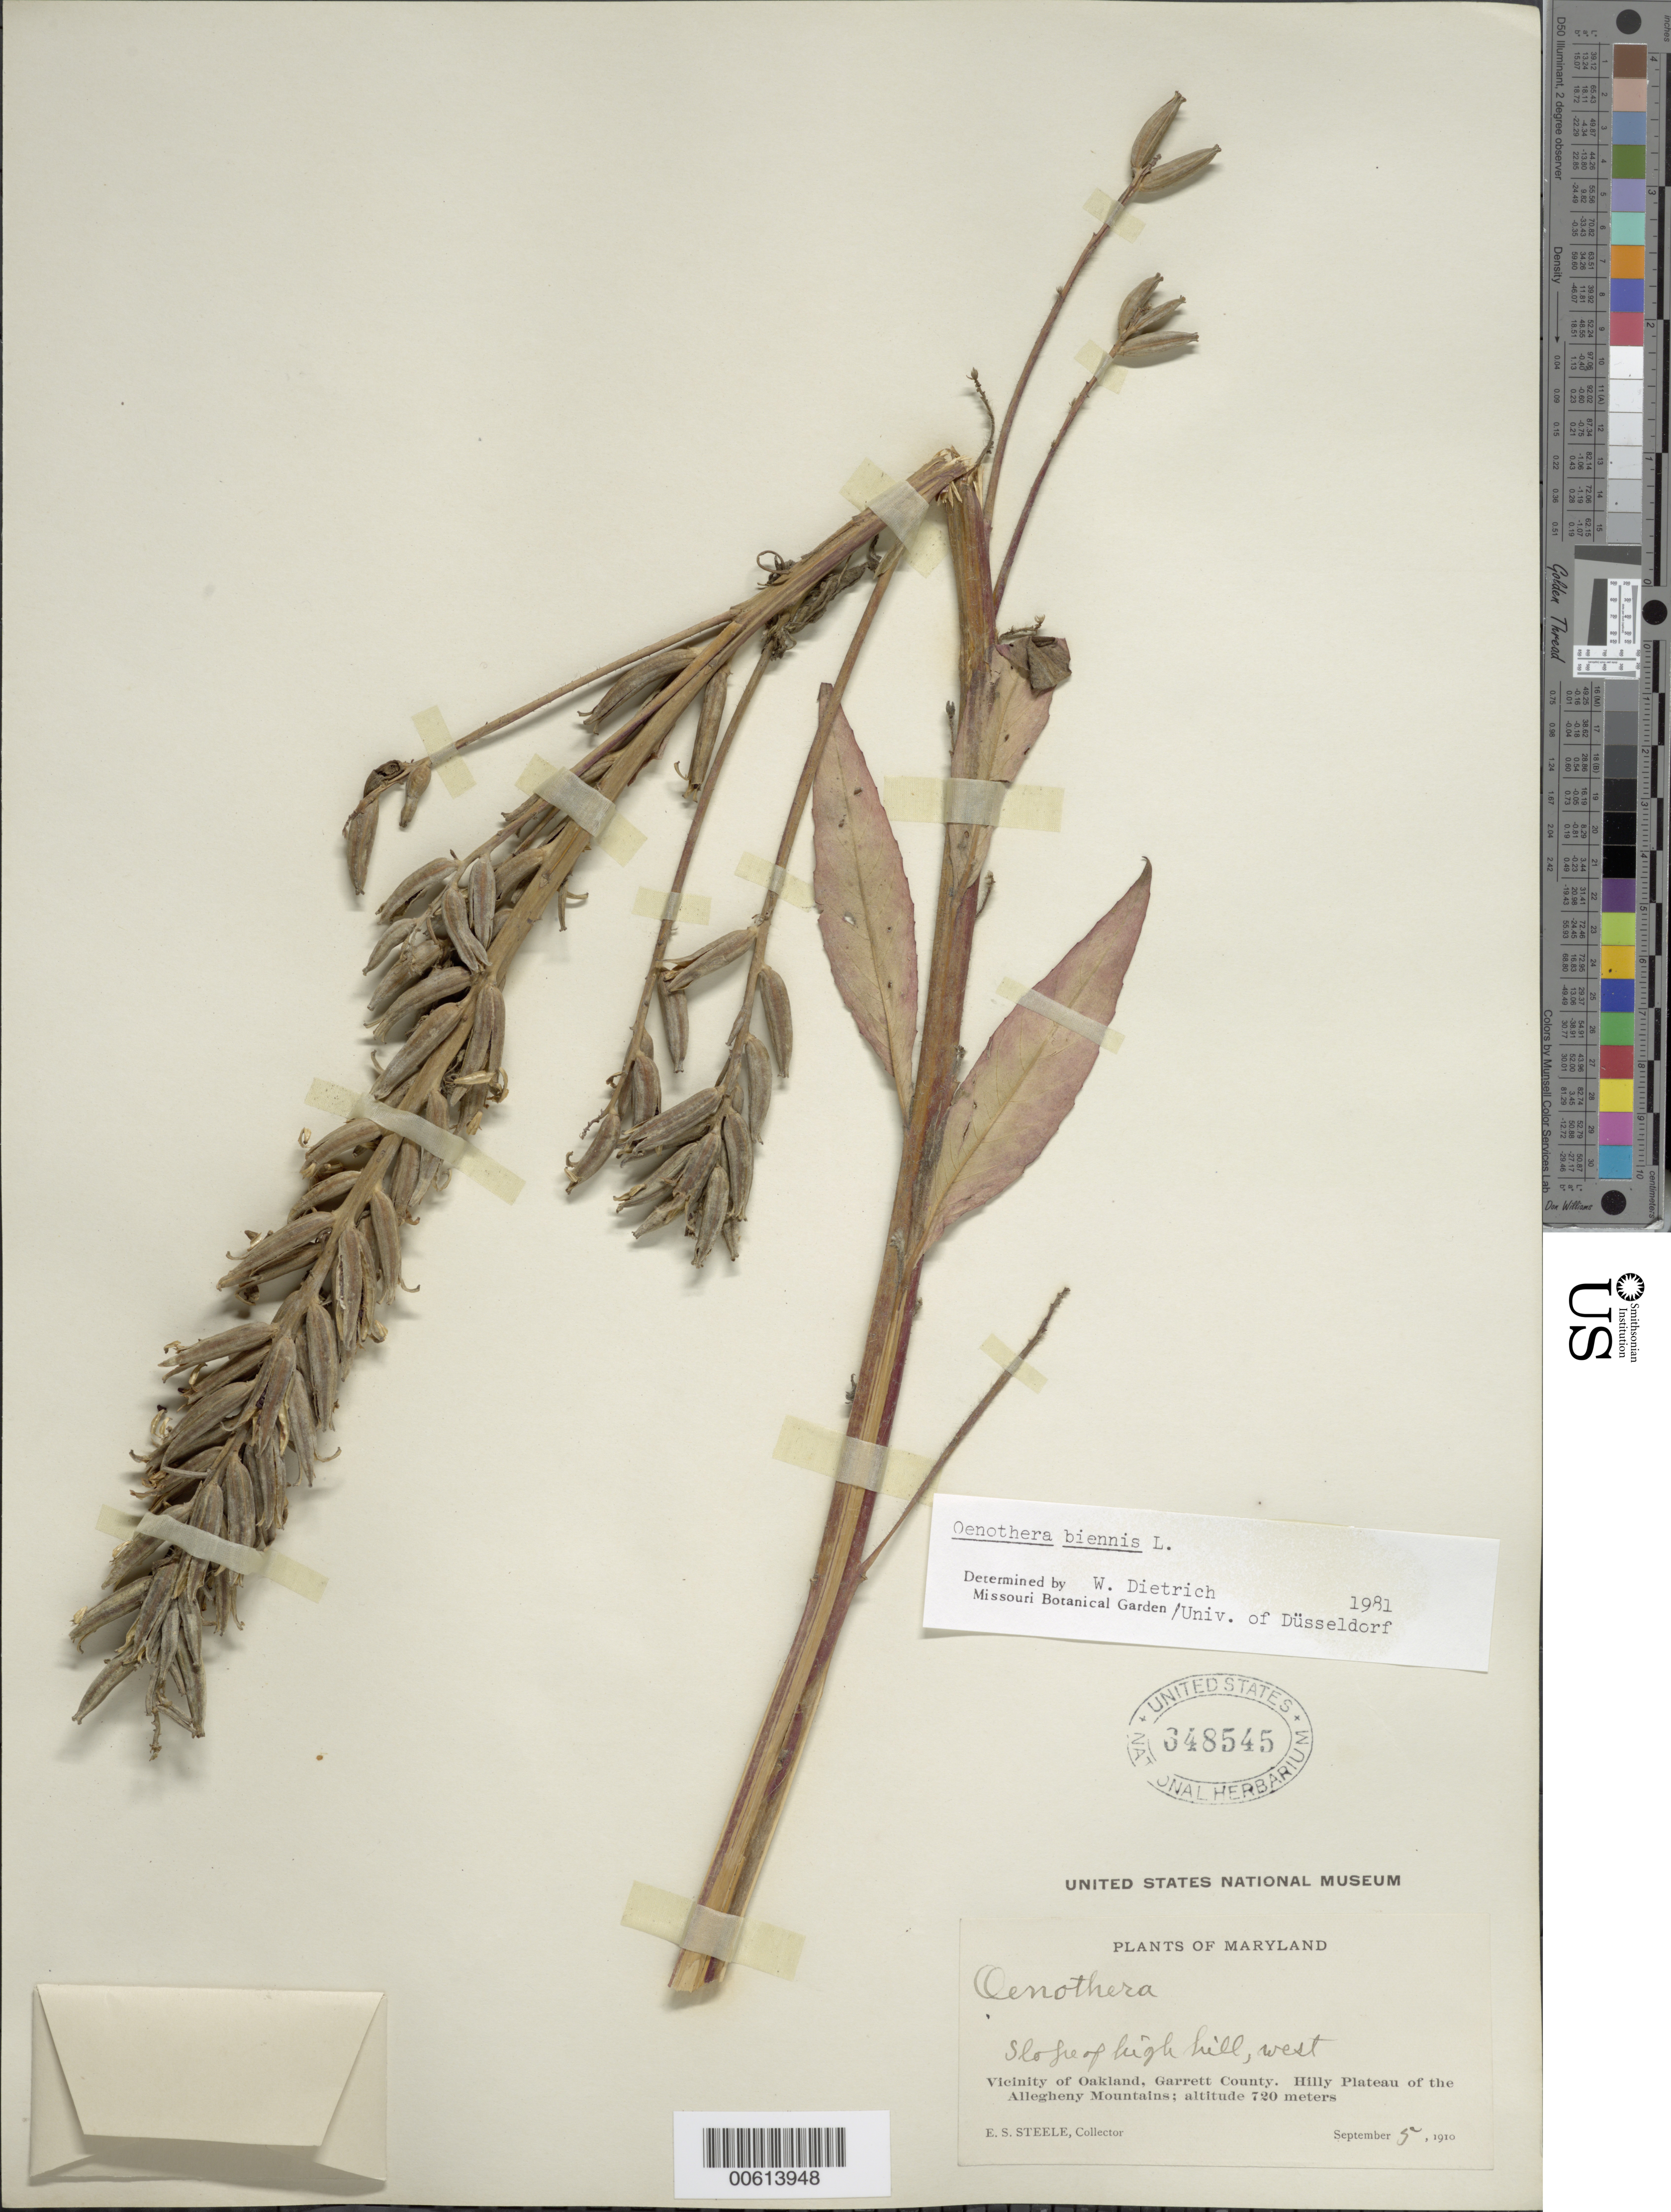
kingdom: Plantae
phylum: Tracheophyta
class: Magnoliopsida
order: Myrtales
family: Onagraceae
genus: Oenothera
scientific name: Oenothera biennis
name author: L.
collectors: E. Steele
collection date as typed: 05 Sep 1910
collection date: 1910-09-05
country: United States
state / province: Maryland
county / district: Garrett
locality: Oakland, Allegheny Mts.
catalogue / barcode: US 648545